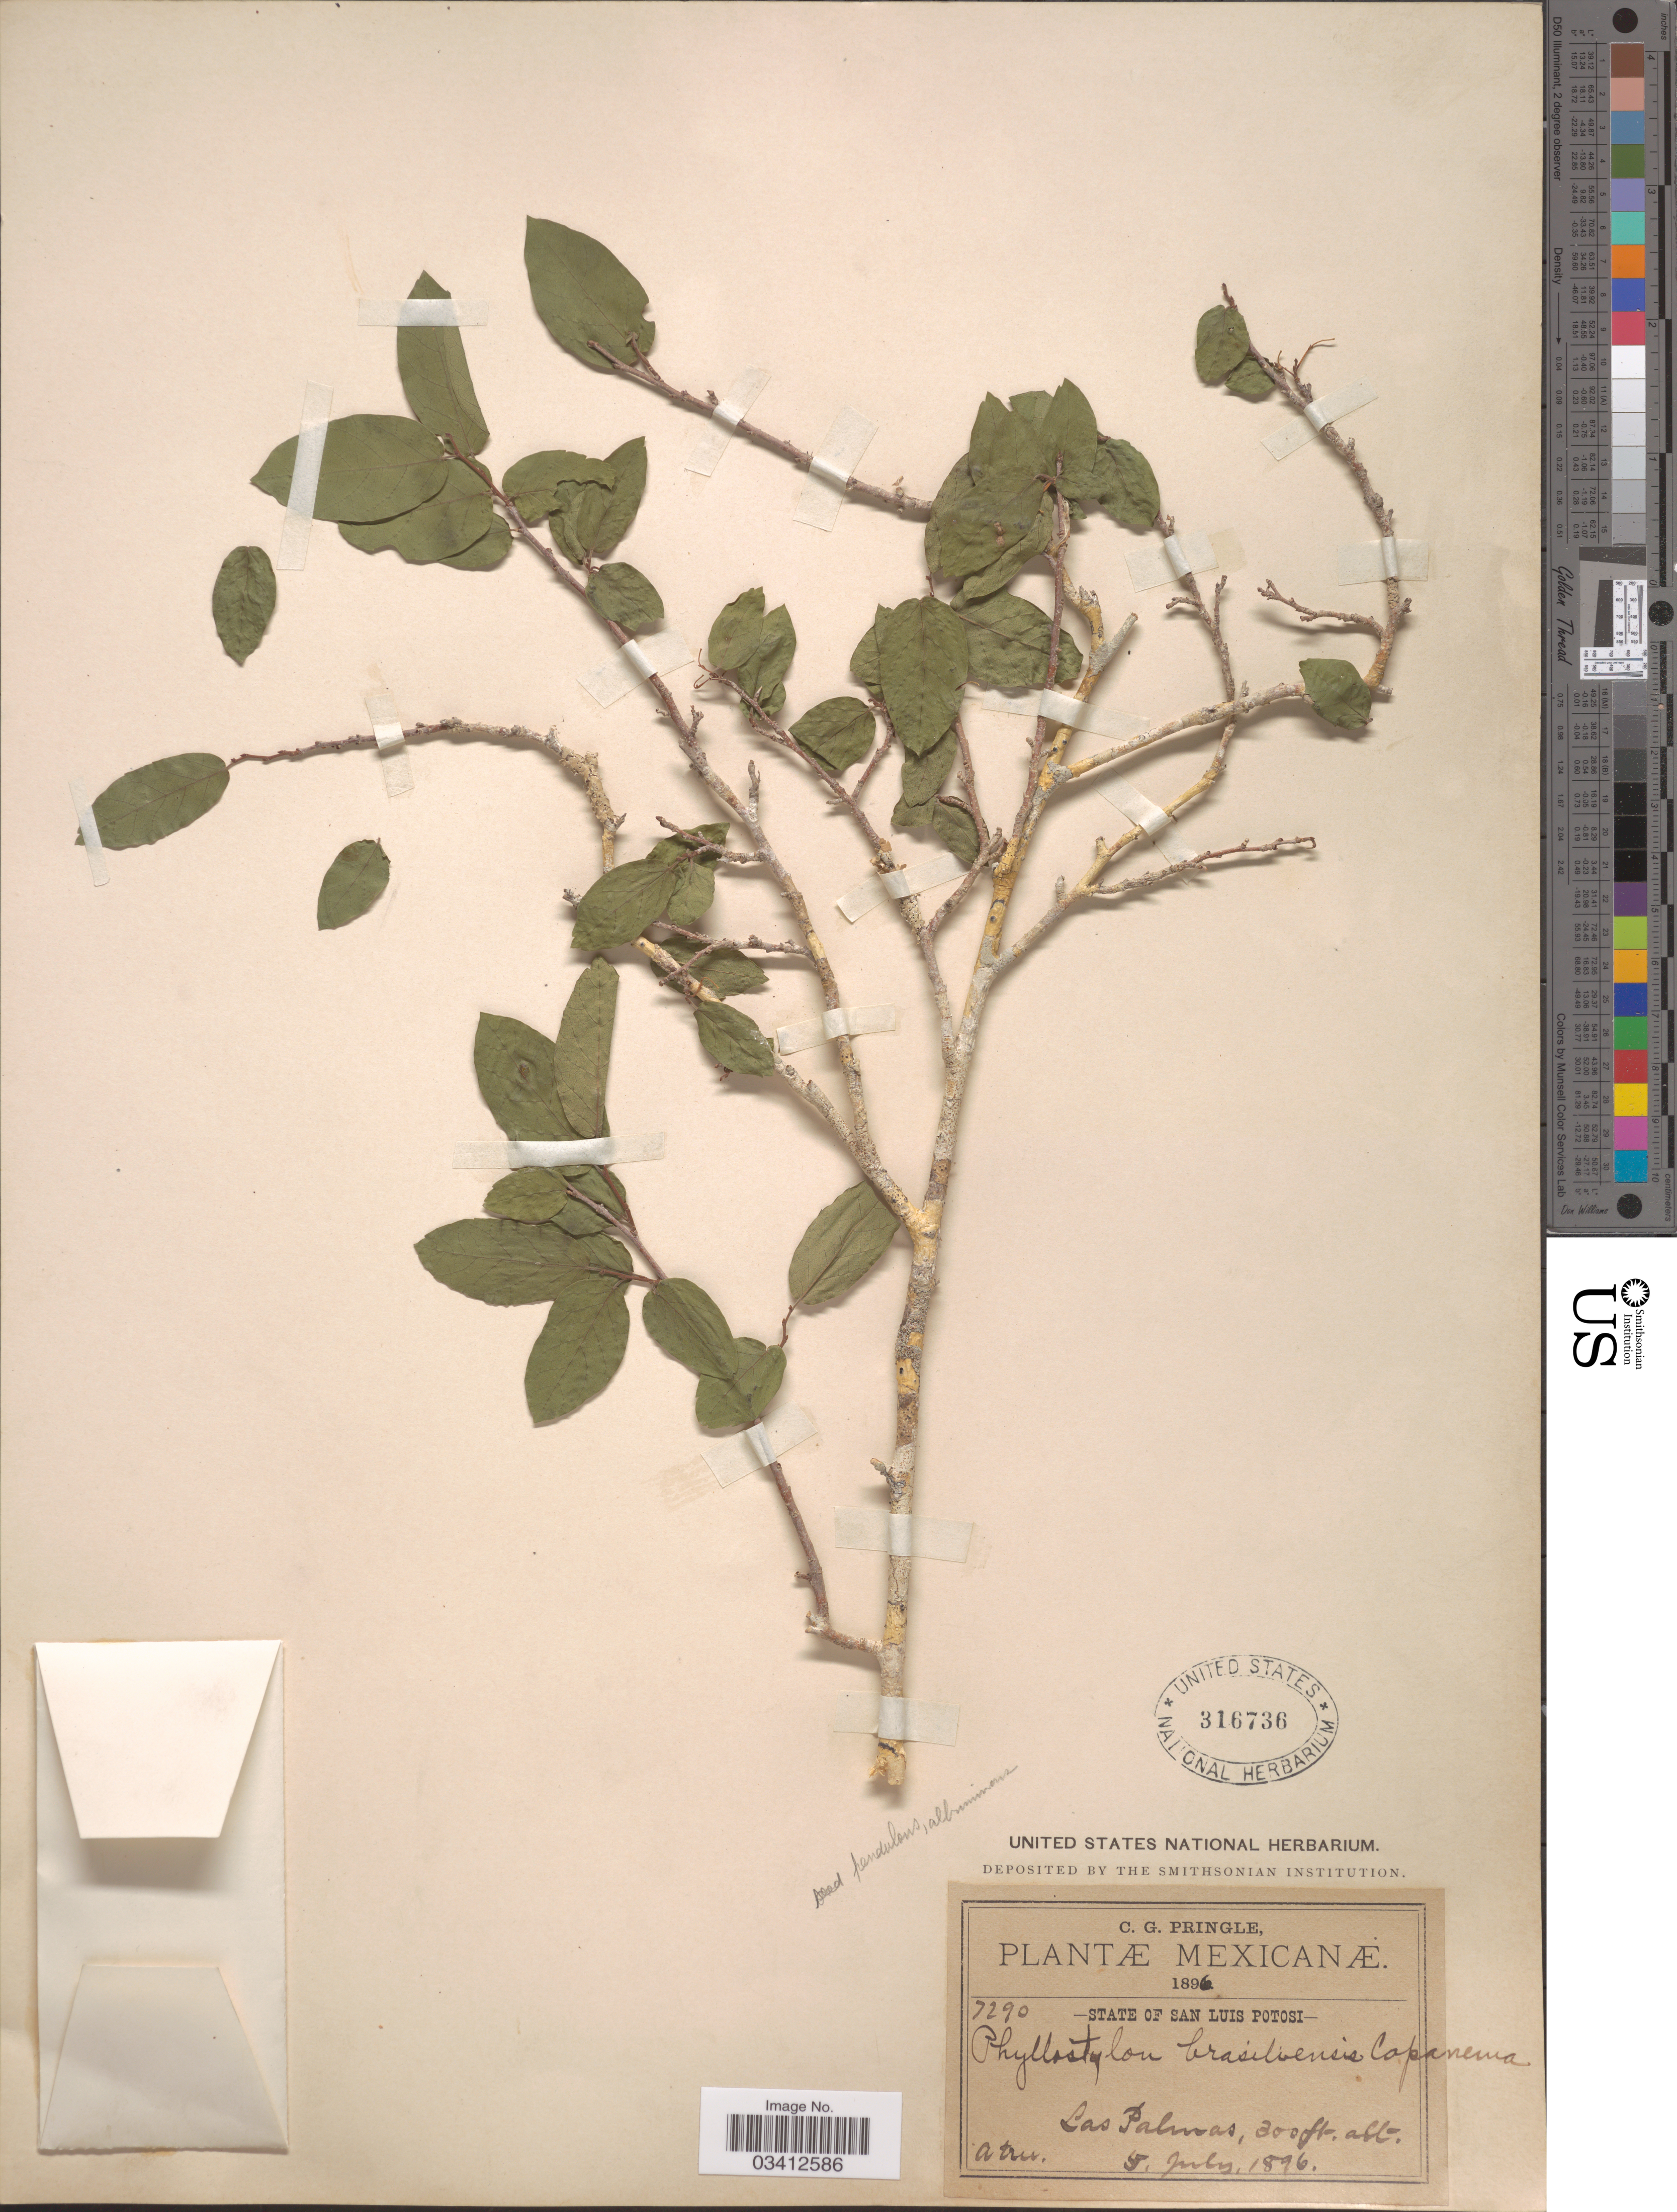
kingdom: Plantae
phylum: Tracheophyta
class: Magnoliopsida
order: Rosales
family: Ulmaceae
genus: Phyllostylon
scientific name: Phyllostylon rhamnoides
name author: (J. Poiss.) Taub.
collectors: C. G. Pringle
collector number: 7290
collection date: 1896-07-05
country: Mexico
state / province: San Luis Potosí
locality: Las Palmas.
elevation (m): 91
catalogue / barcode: US 316736